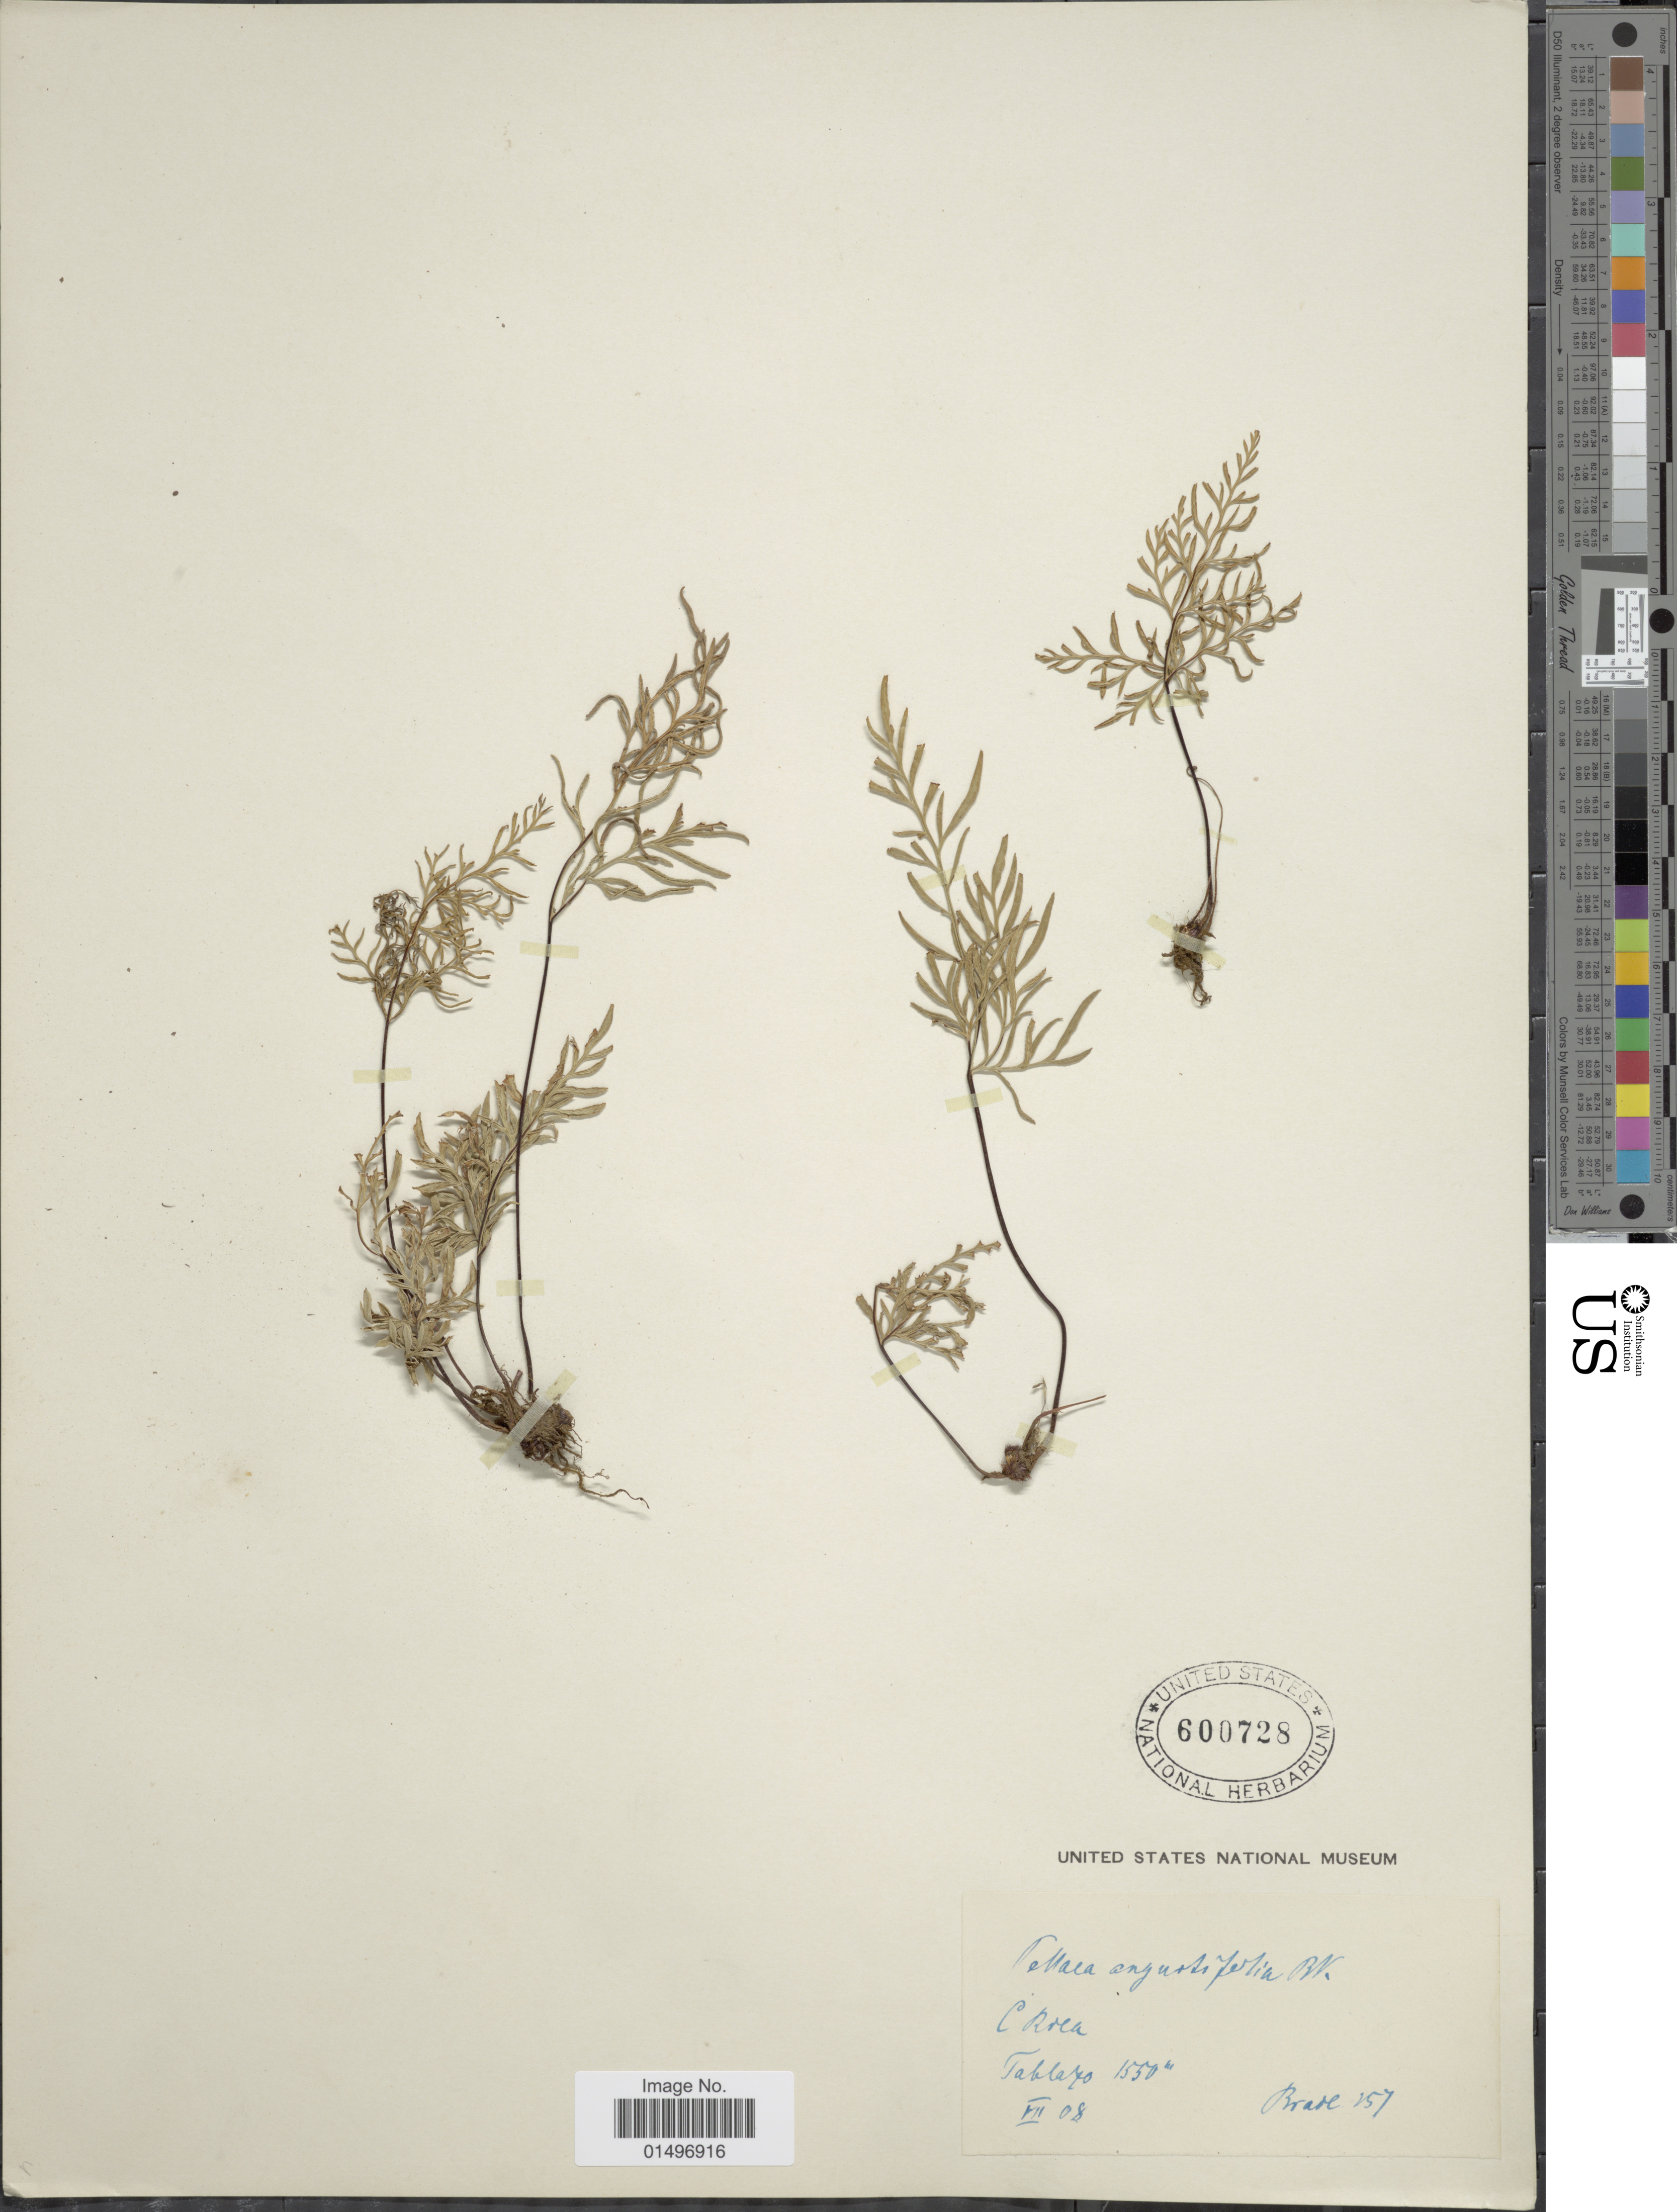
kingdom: Plantae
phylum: Tracheophyta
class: Polypodiopsida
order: Polypodiales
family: Pteridaceae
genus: Gaga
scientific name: Gaga angustifolia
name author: (Kunth) Fay W. Li & Windham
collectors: -- Brade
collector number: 157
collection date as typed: Transcribed d/m/y: /7/8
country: Costa Rica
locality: Tablazo.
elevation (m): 1550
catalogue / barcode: US 600728